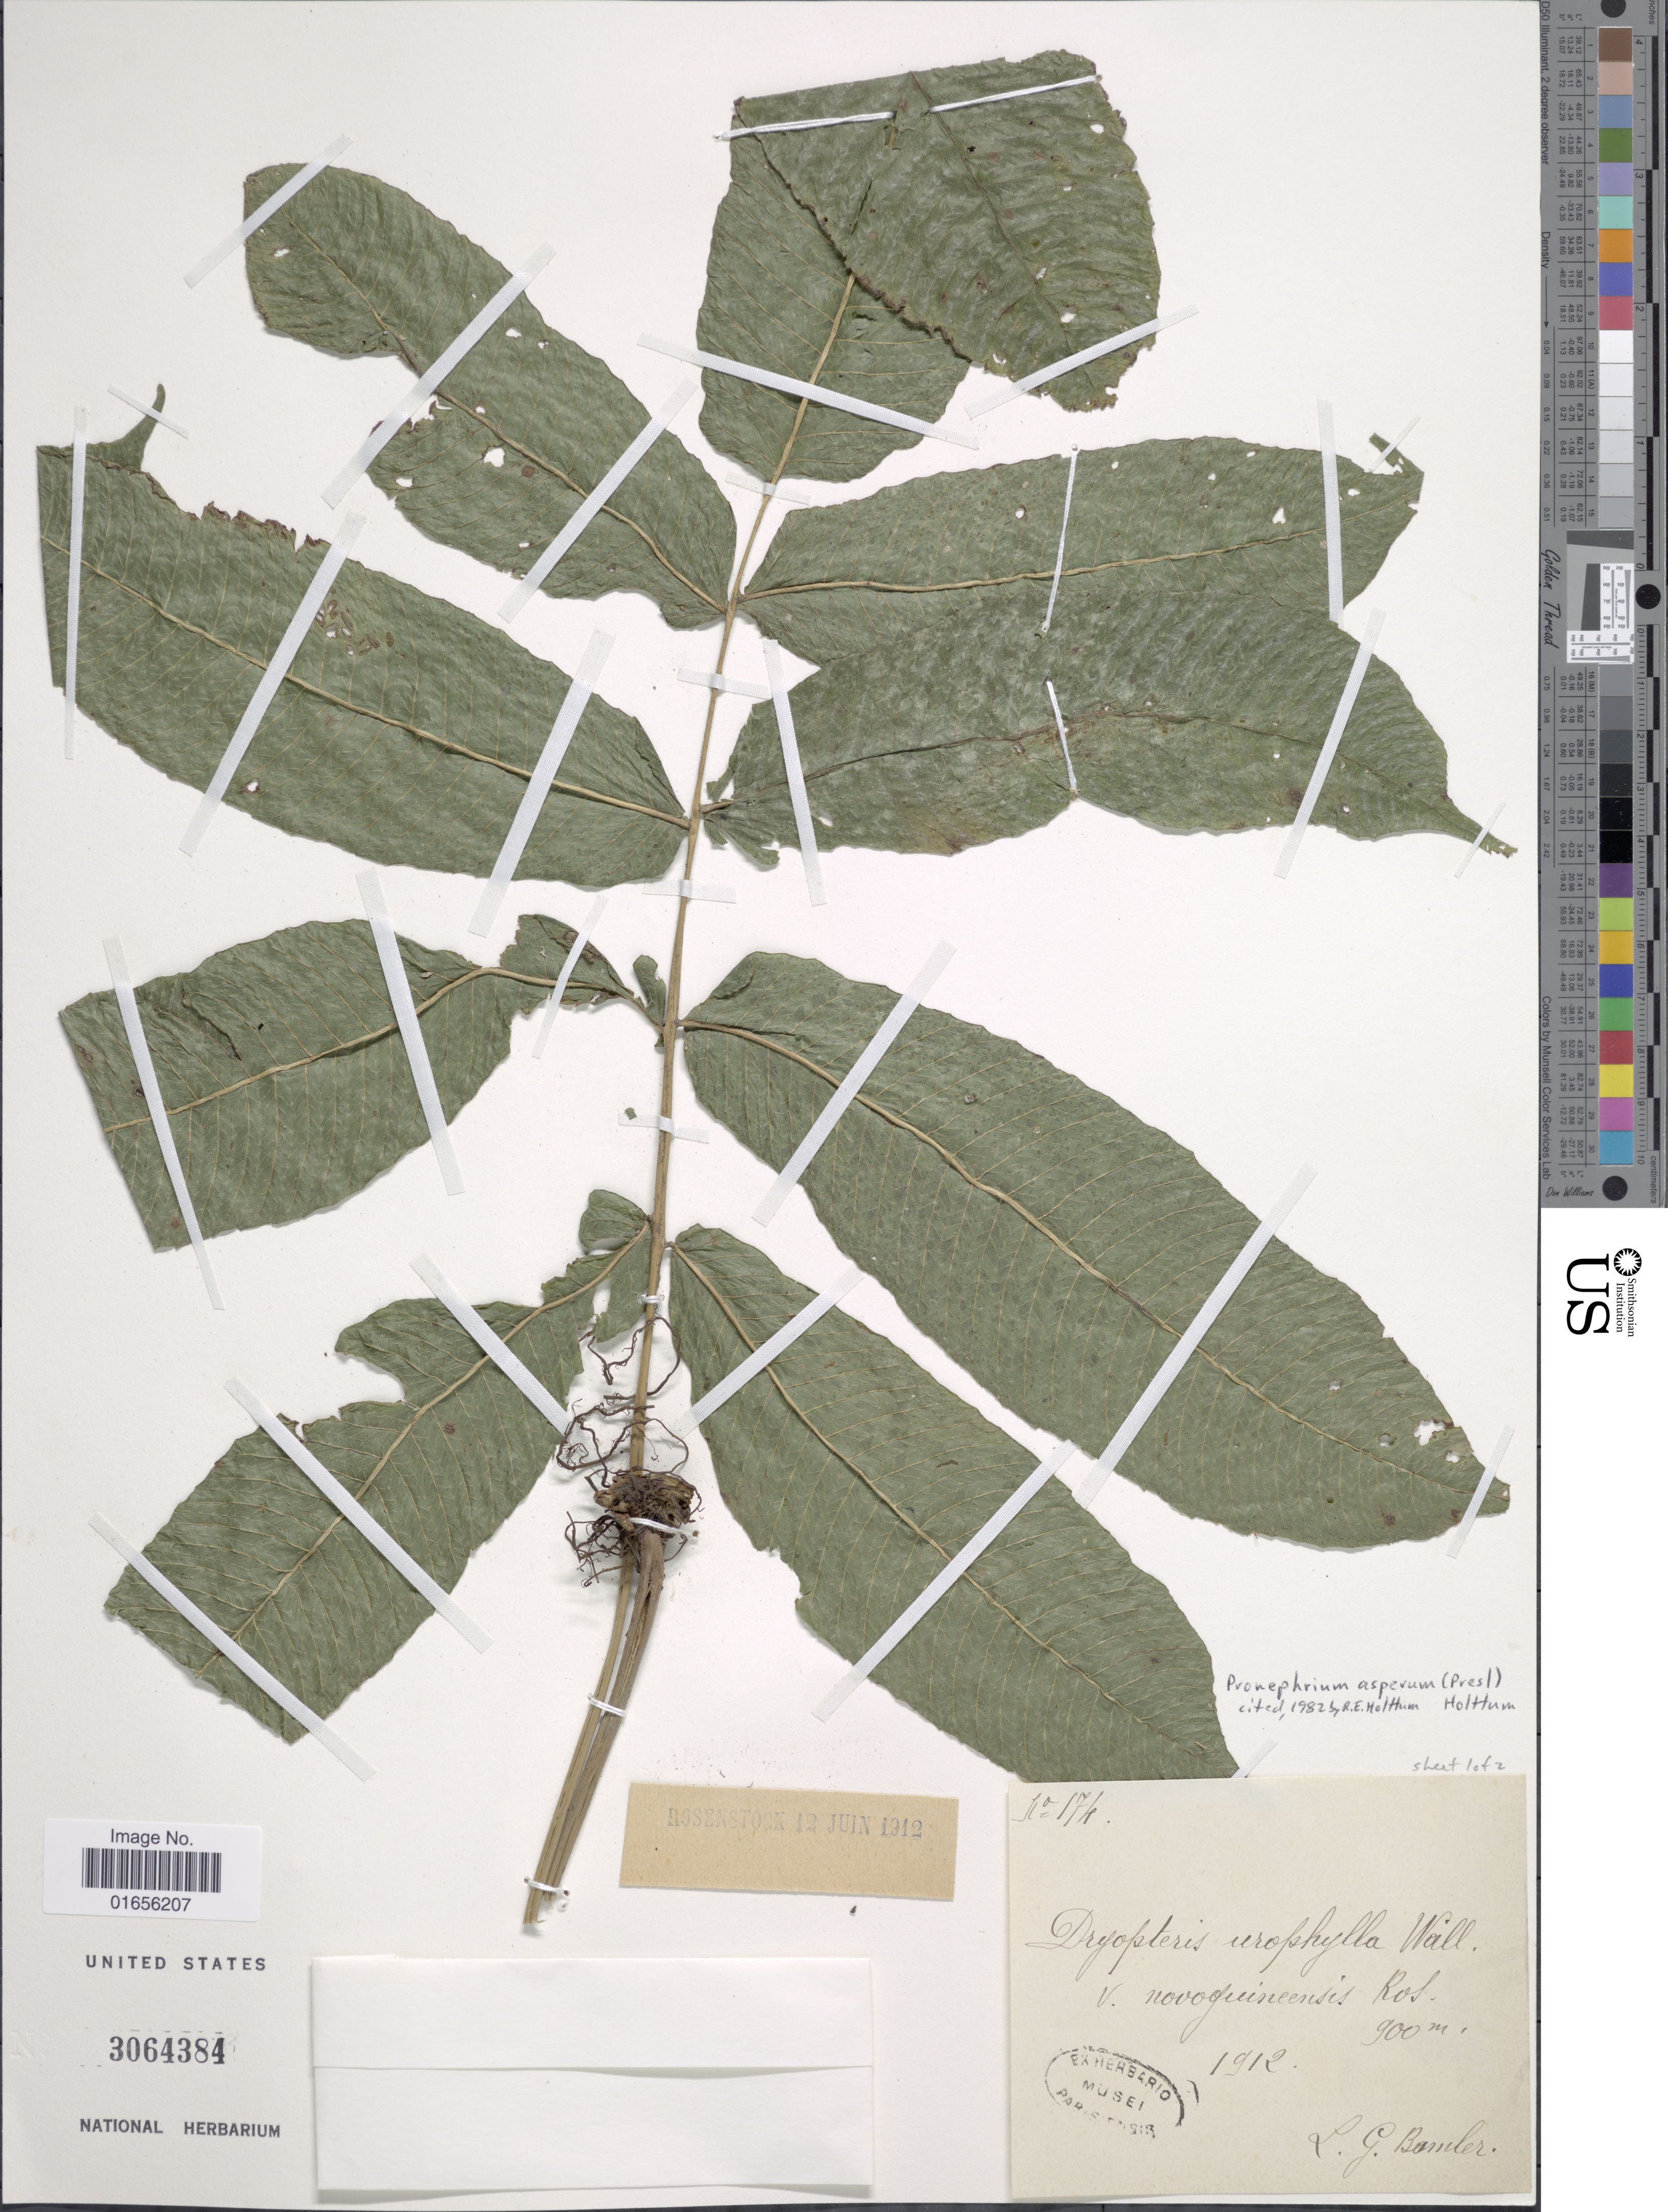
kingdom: Plantae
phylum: Tracheophyta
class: Polypodiopsida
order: Polypodiales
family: Thelypteridaceae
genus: Pronephrium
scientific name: Pronephrium asperum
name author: (C. Presl) Holttum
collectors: G. Bamler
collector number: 174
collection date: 1912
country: Papua New Guinea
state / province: Morobe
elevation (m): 900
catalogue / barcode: US 3064384